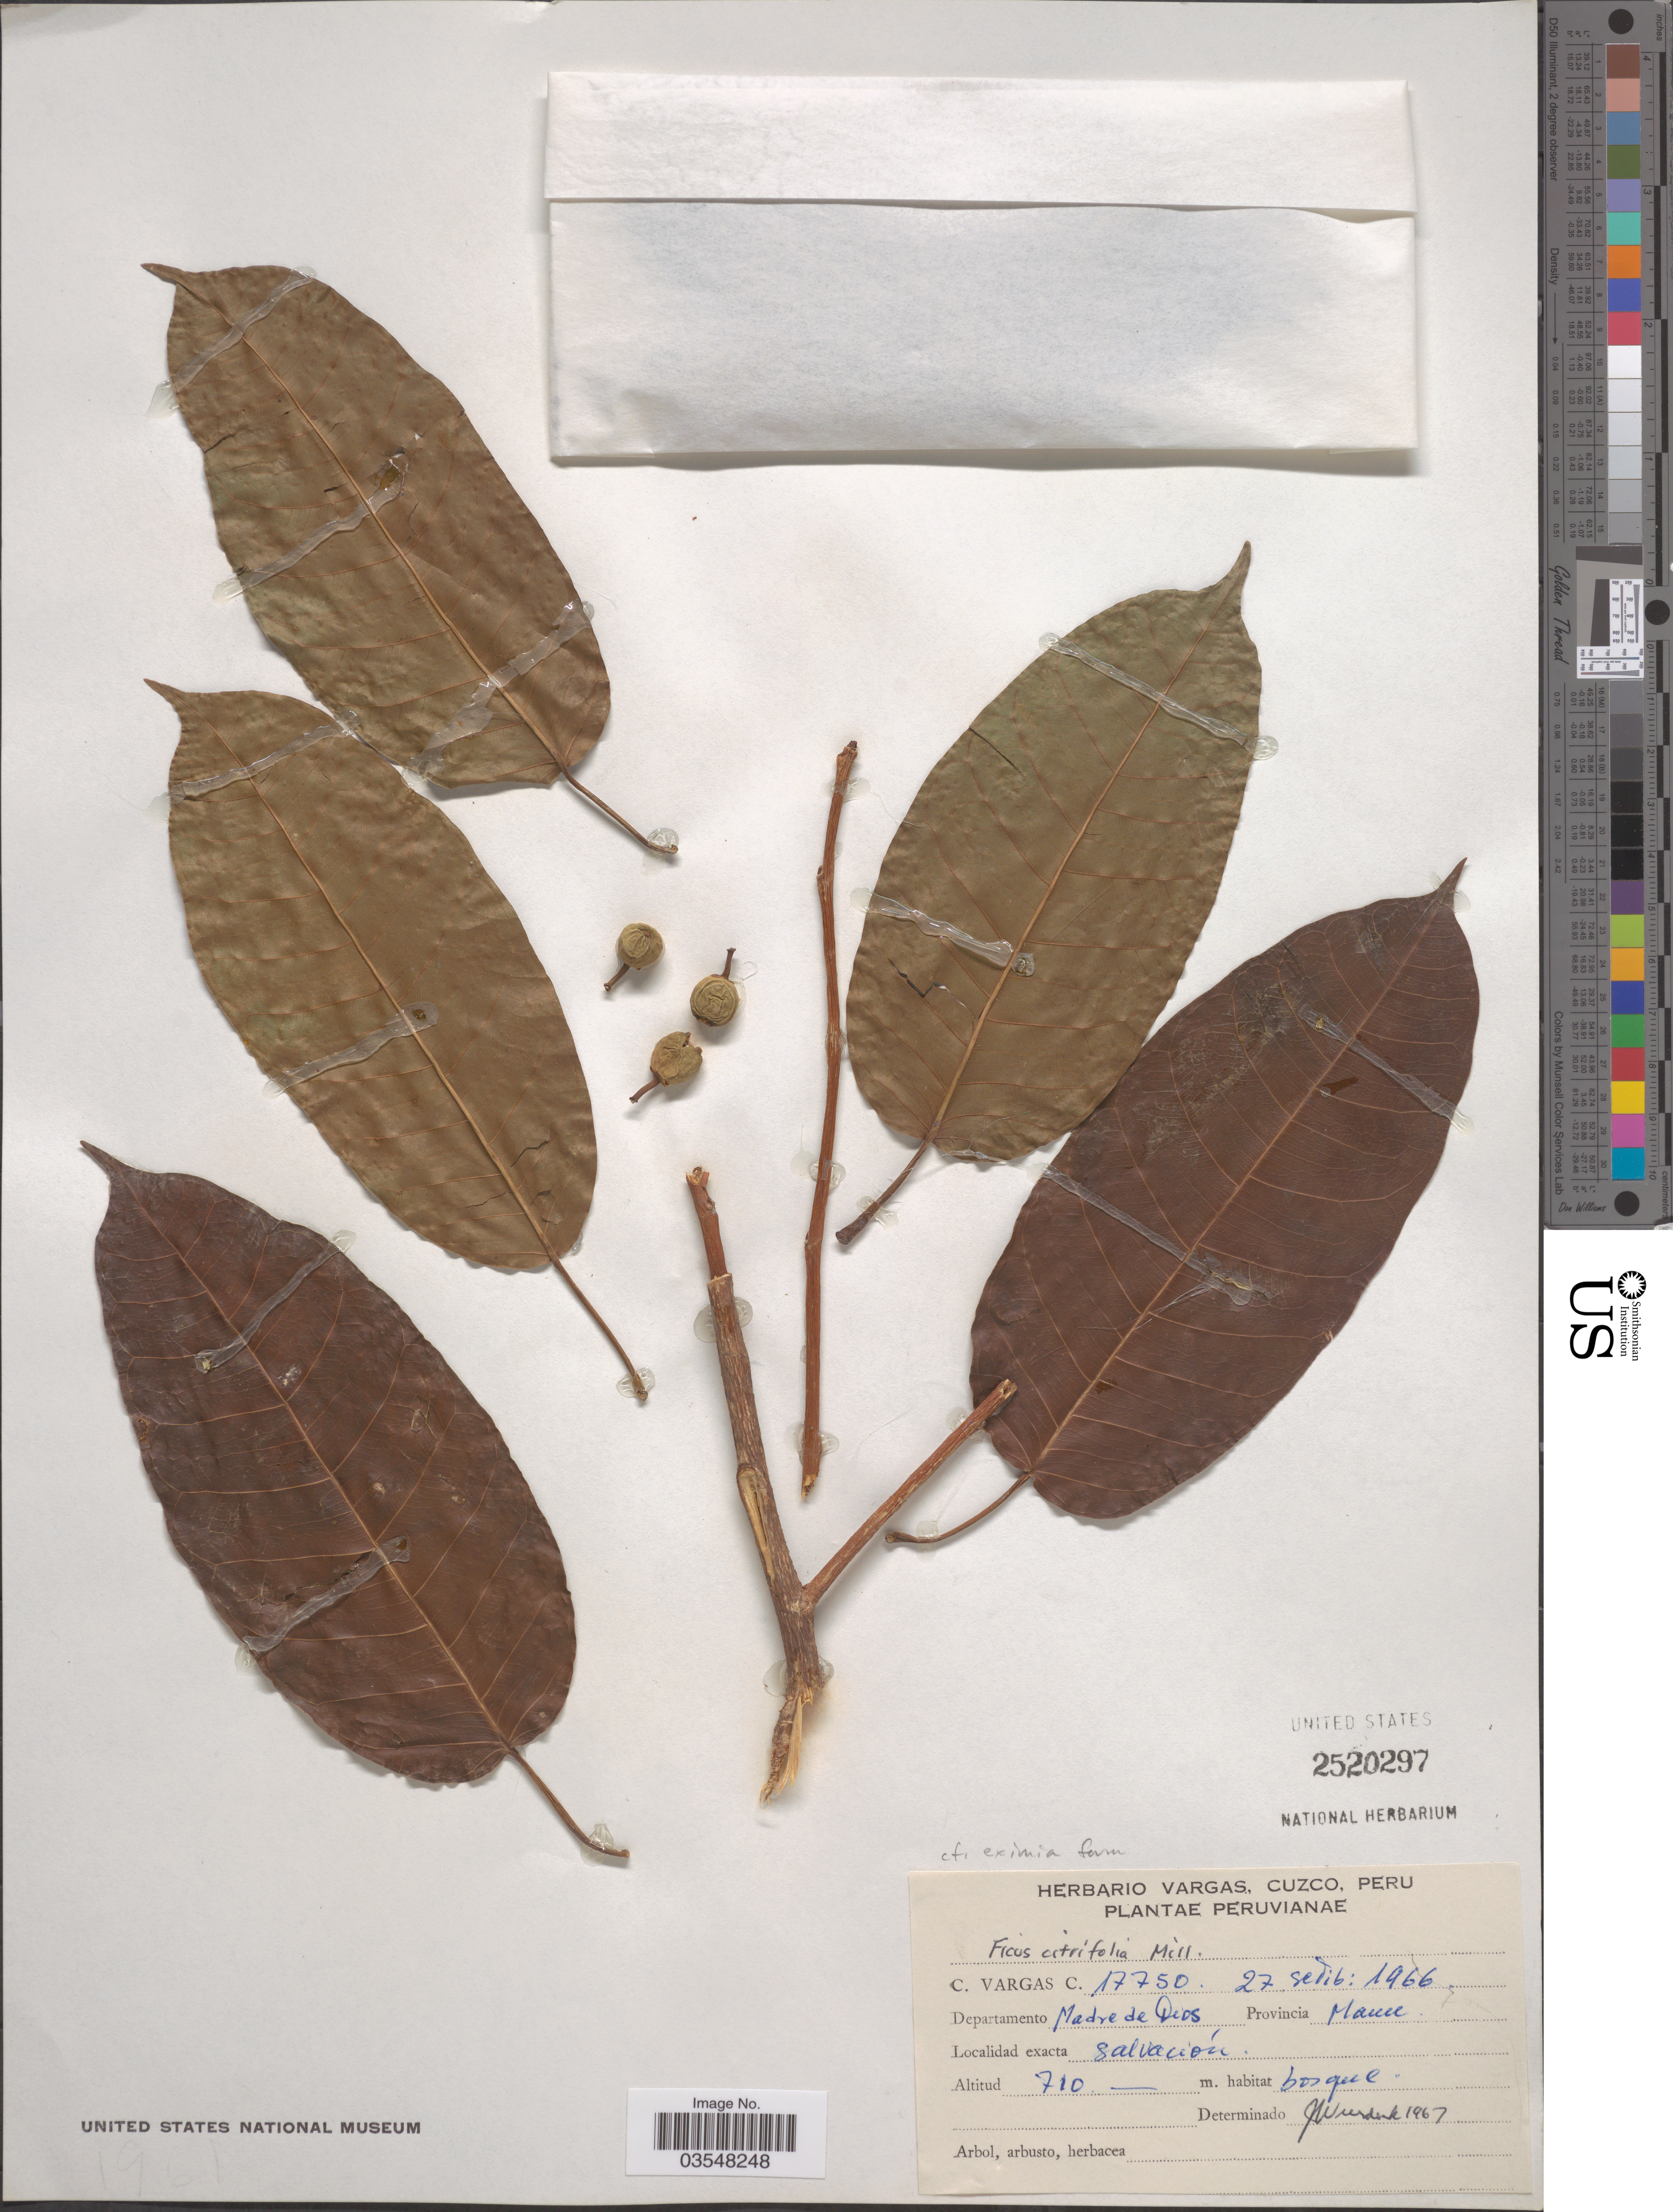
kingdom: Plantae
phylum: Tracheophyta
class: Magnoliopsida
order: Rosales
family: Moraceae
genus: Ficus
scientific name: Ficus citrifolia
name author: Mill.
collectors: C. Vargas Calderón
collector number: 17750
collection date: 1966-09-27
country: Peru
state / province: Madre de Dios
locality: Departamento Madre de Dios. Provincia Manu. Salvación.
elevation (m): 710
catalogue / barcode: US 2520297